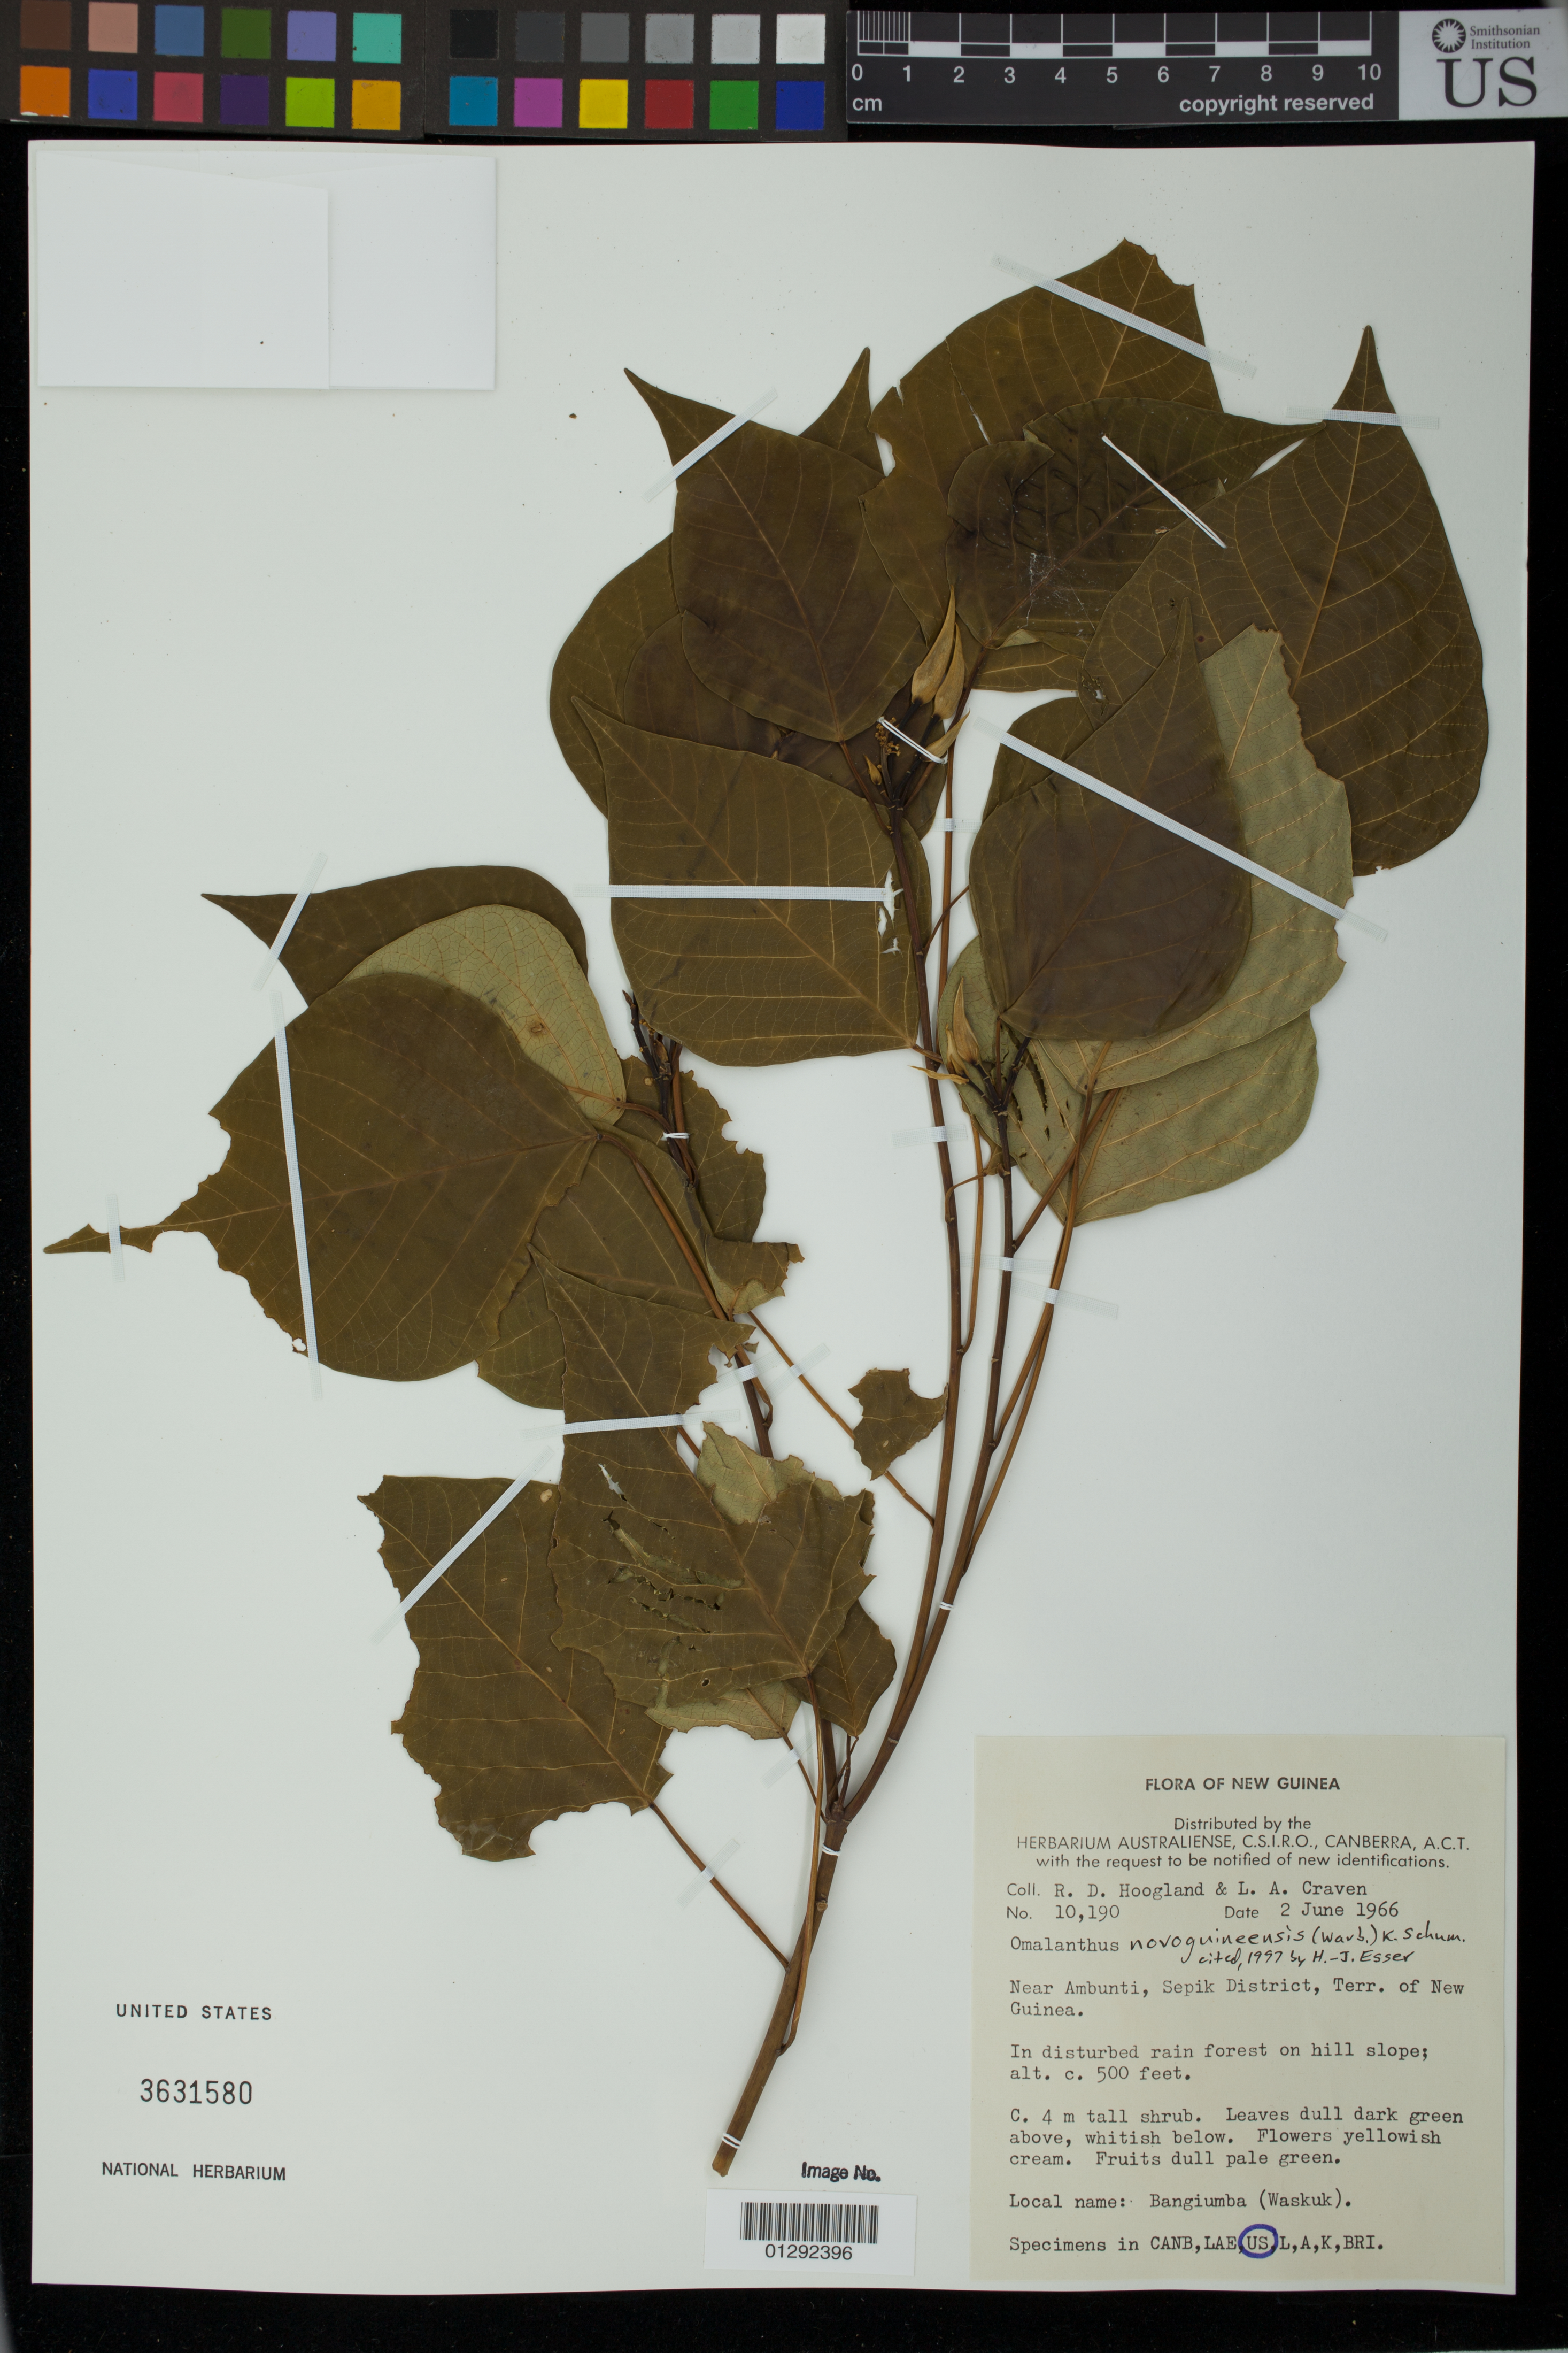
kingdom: Plantae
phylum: Tracheophyta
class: Magnoliopsida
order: Malpighiales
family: Euphorbiaceae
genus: Homalanthus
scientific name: Homalanthus novoguineensis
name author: (Warb.) K. Schum.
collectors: R. D. Hoogland & L. A. Craven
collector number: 10190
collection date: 1966-06-02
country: Papua New Guinea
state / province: East Sepik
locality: Near Ambunti, Sepik District, Terr. of New Guinea.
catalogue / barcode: US 3631580